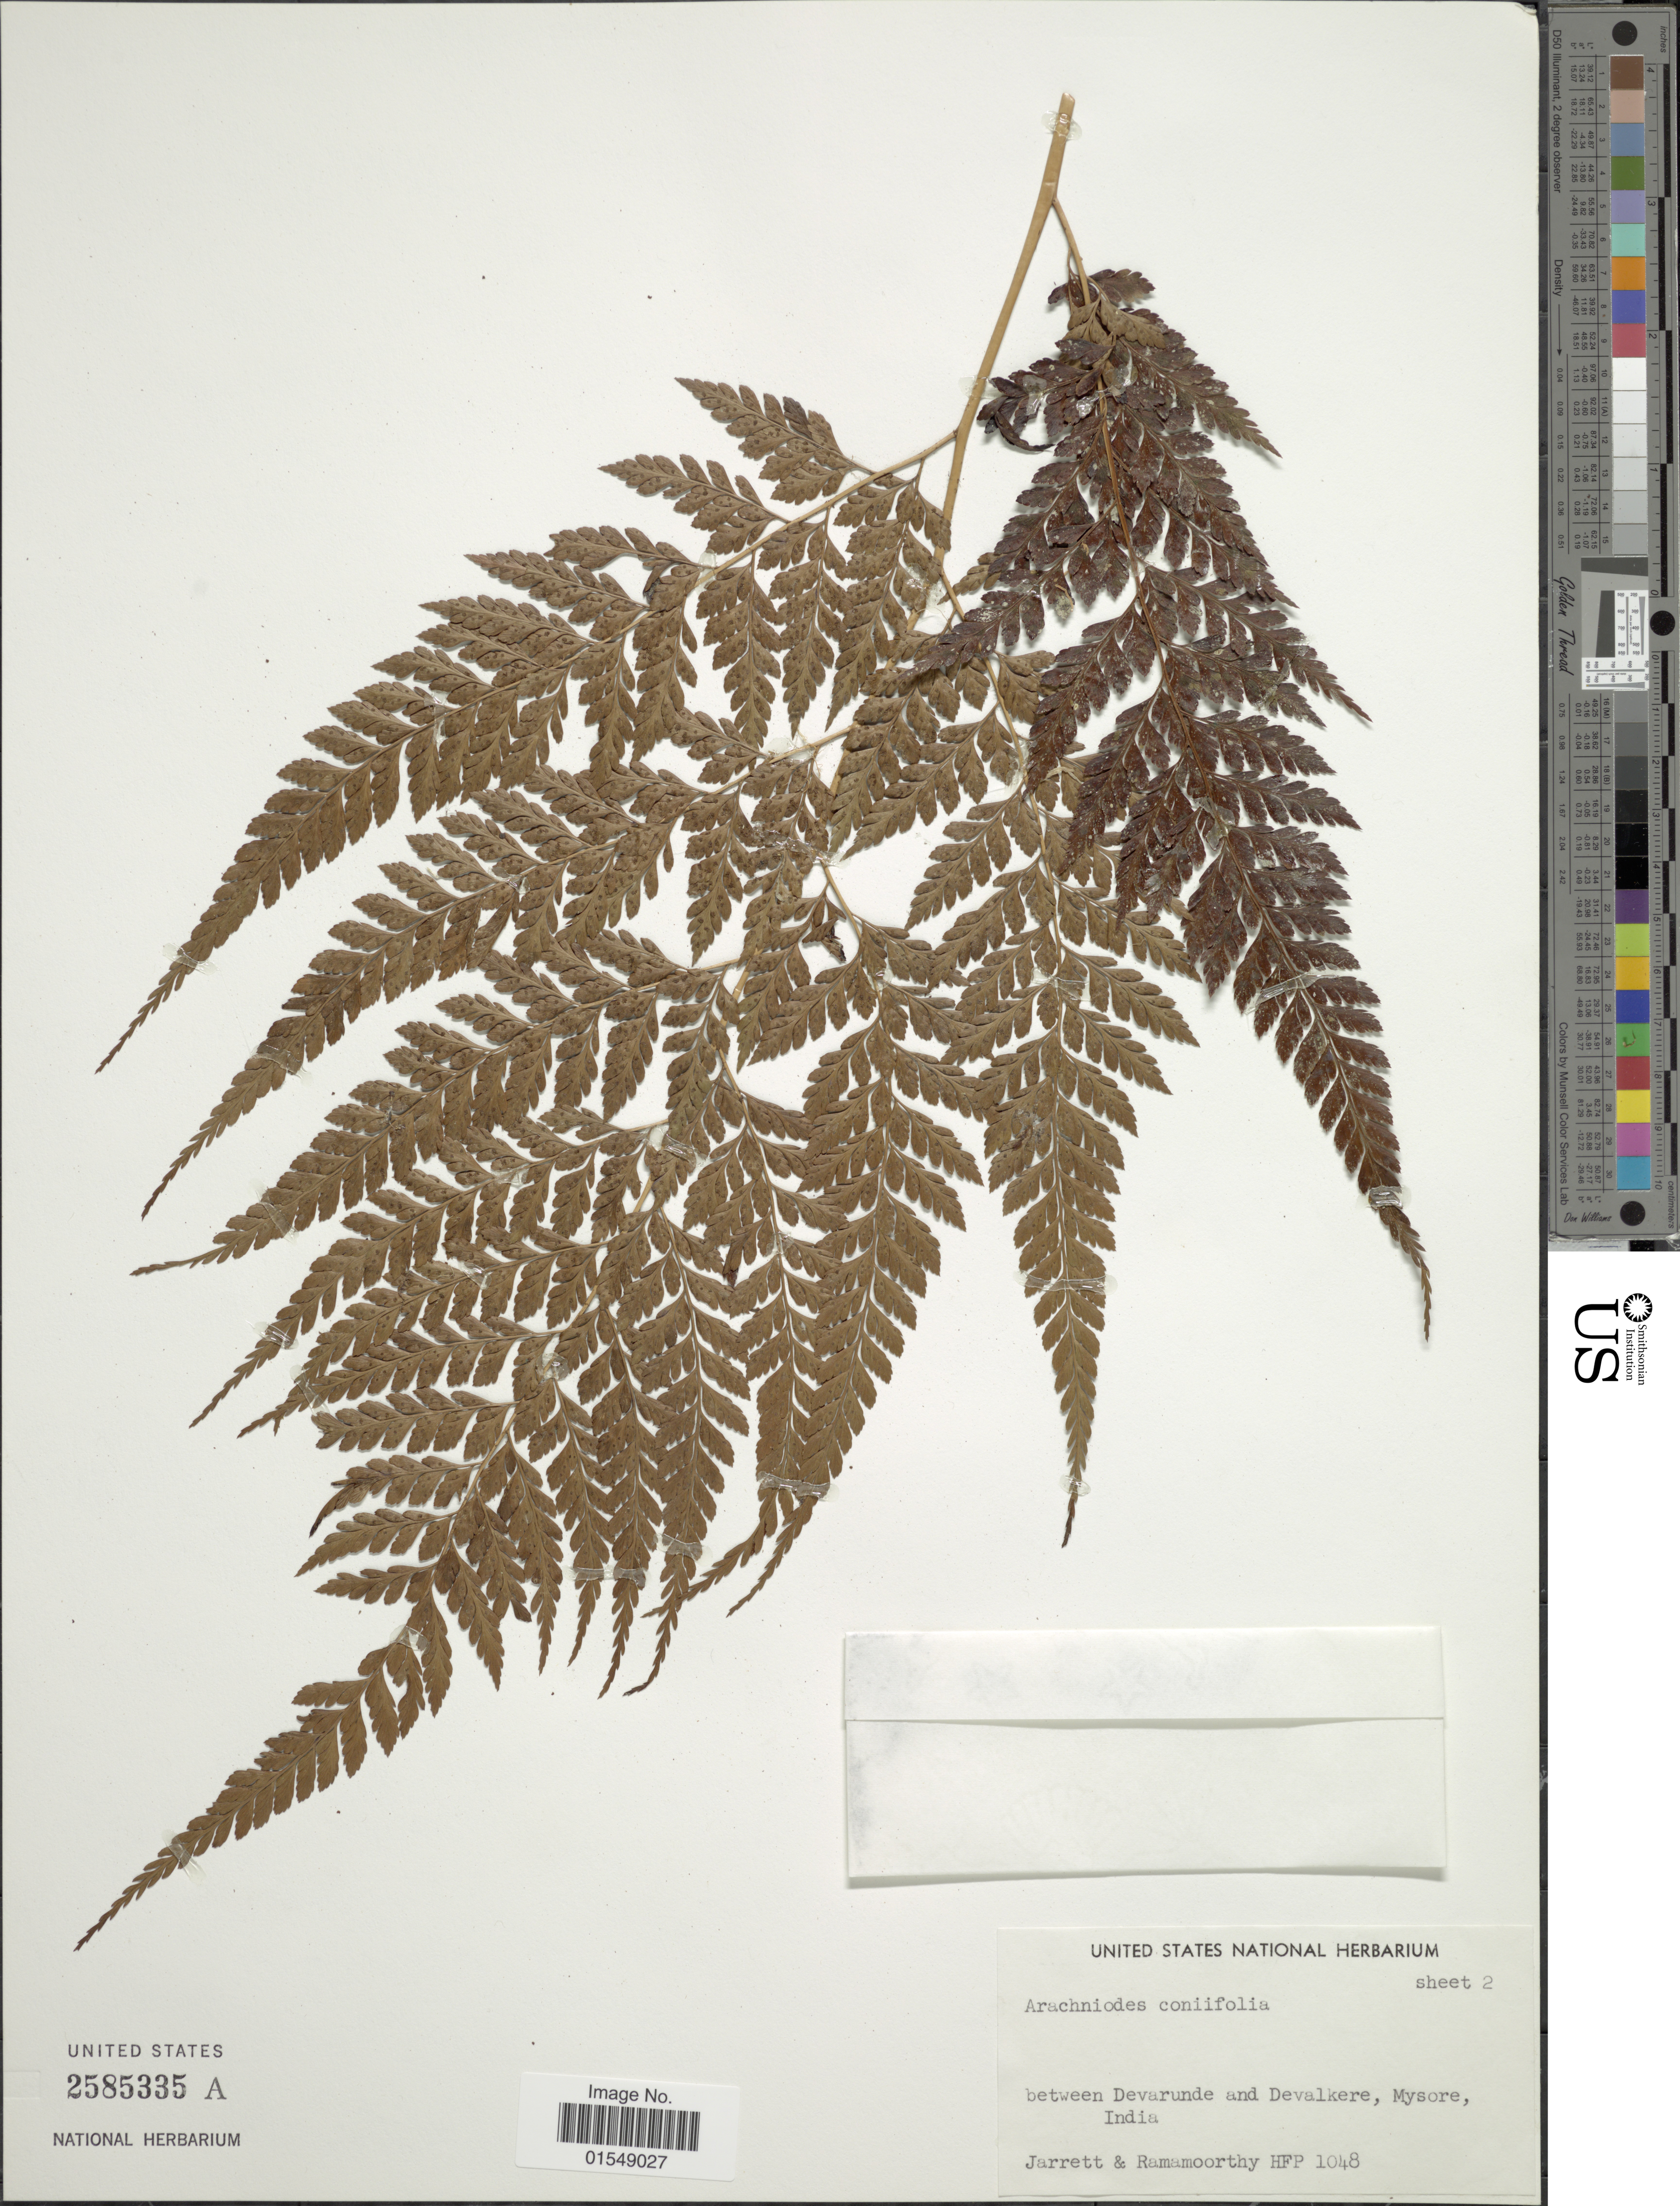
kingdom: Plantae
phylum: Tracheophyta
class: Polypodiopsida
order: Polypodiales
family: Dryopteridaceae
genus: Arachniodes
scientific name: Arachniodes coniifolia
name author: (T. Moore) Ching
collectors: Jarrett & Ramamoorthy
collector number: HFP 1048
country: India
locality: Between Devarunde and Devalkere, Mysore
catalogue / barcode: US 2585335A